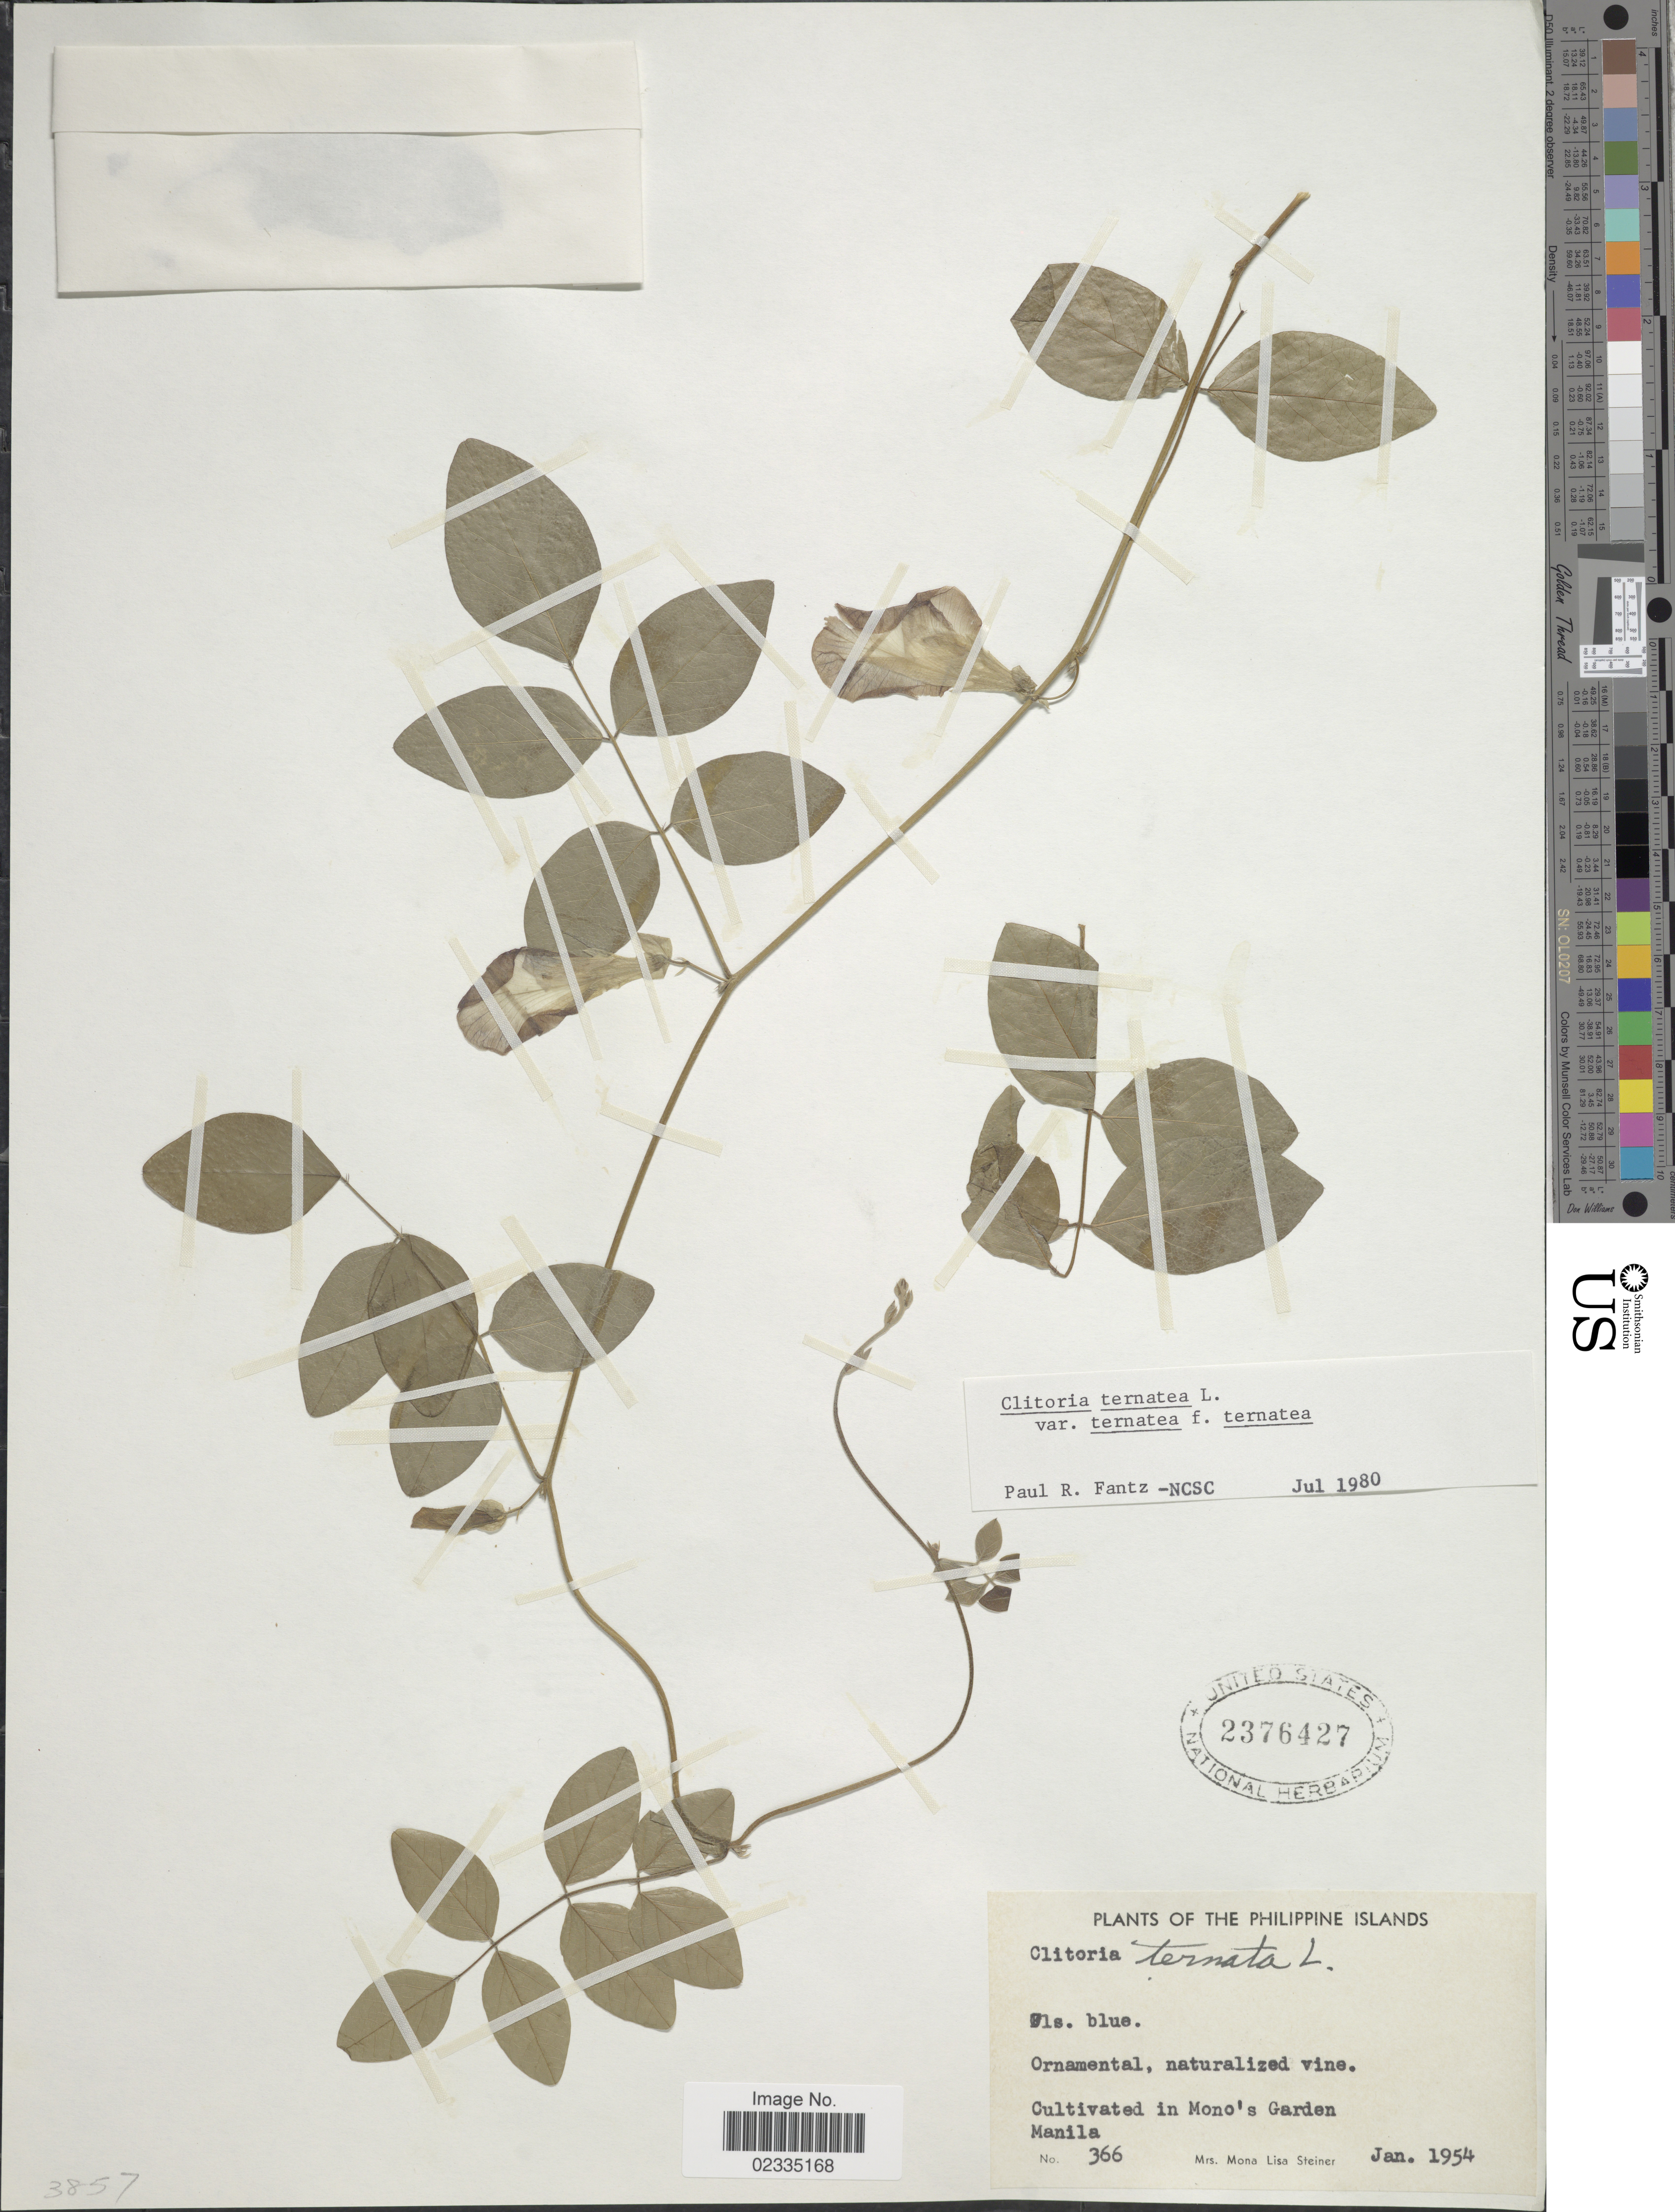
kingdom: Plantae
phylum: Tracheophyta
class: Magnoliopsida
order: Fabales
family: Fabaceae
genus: Clitoria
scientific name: Clitoria ternatea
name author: L.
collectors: M. Steiner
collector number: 366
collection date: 1954-01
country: Philippines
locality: The Philippine Islands, Cultivated in Mono's Garden, Manila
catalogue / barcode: US 2376427